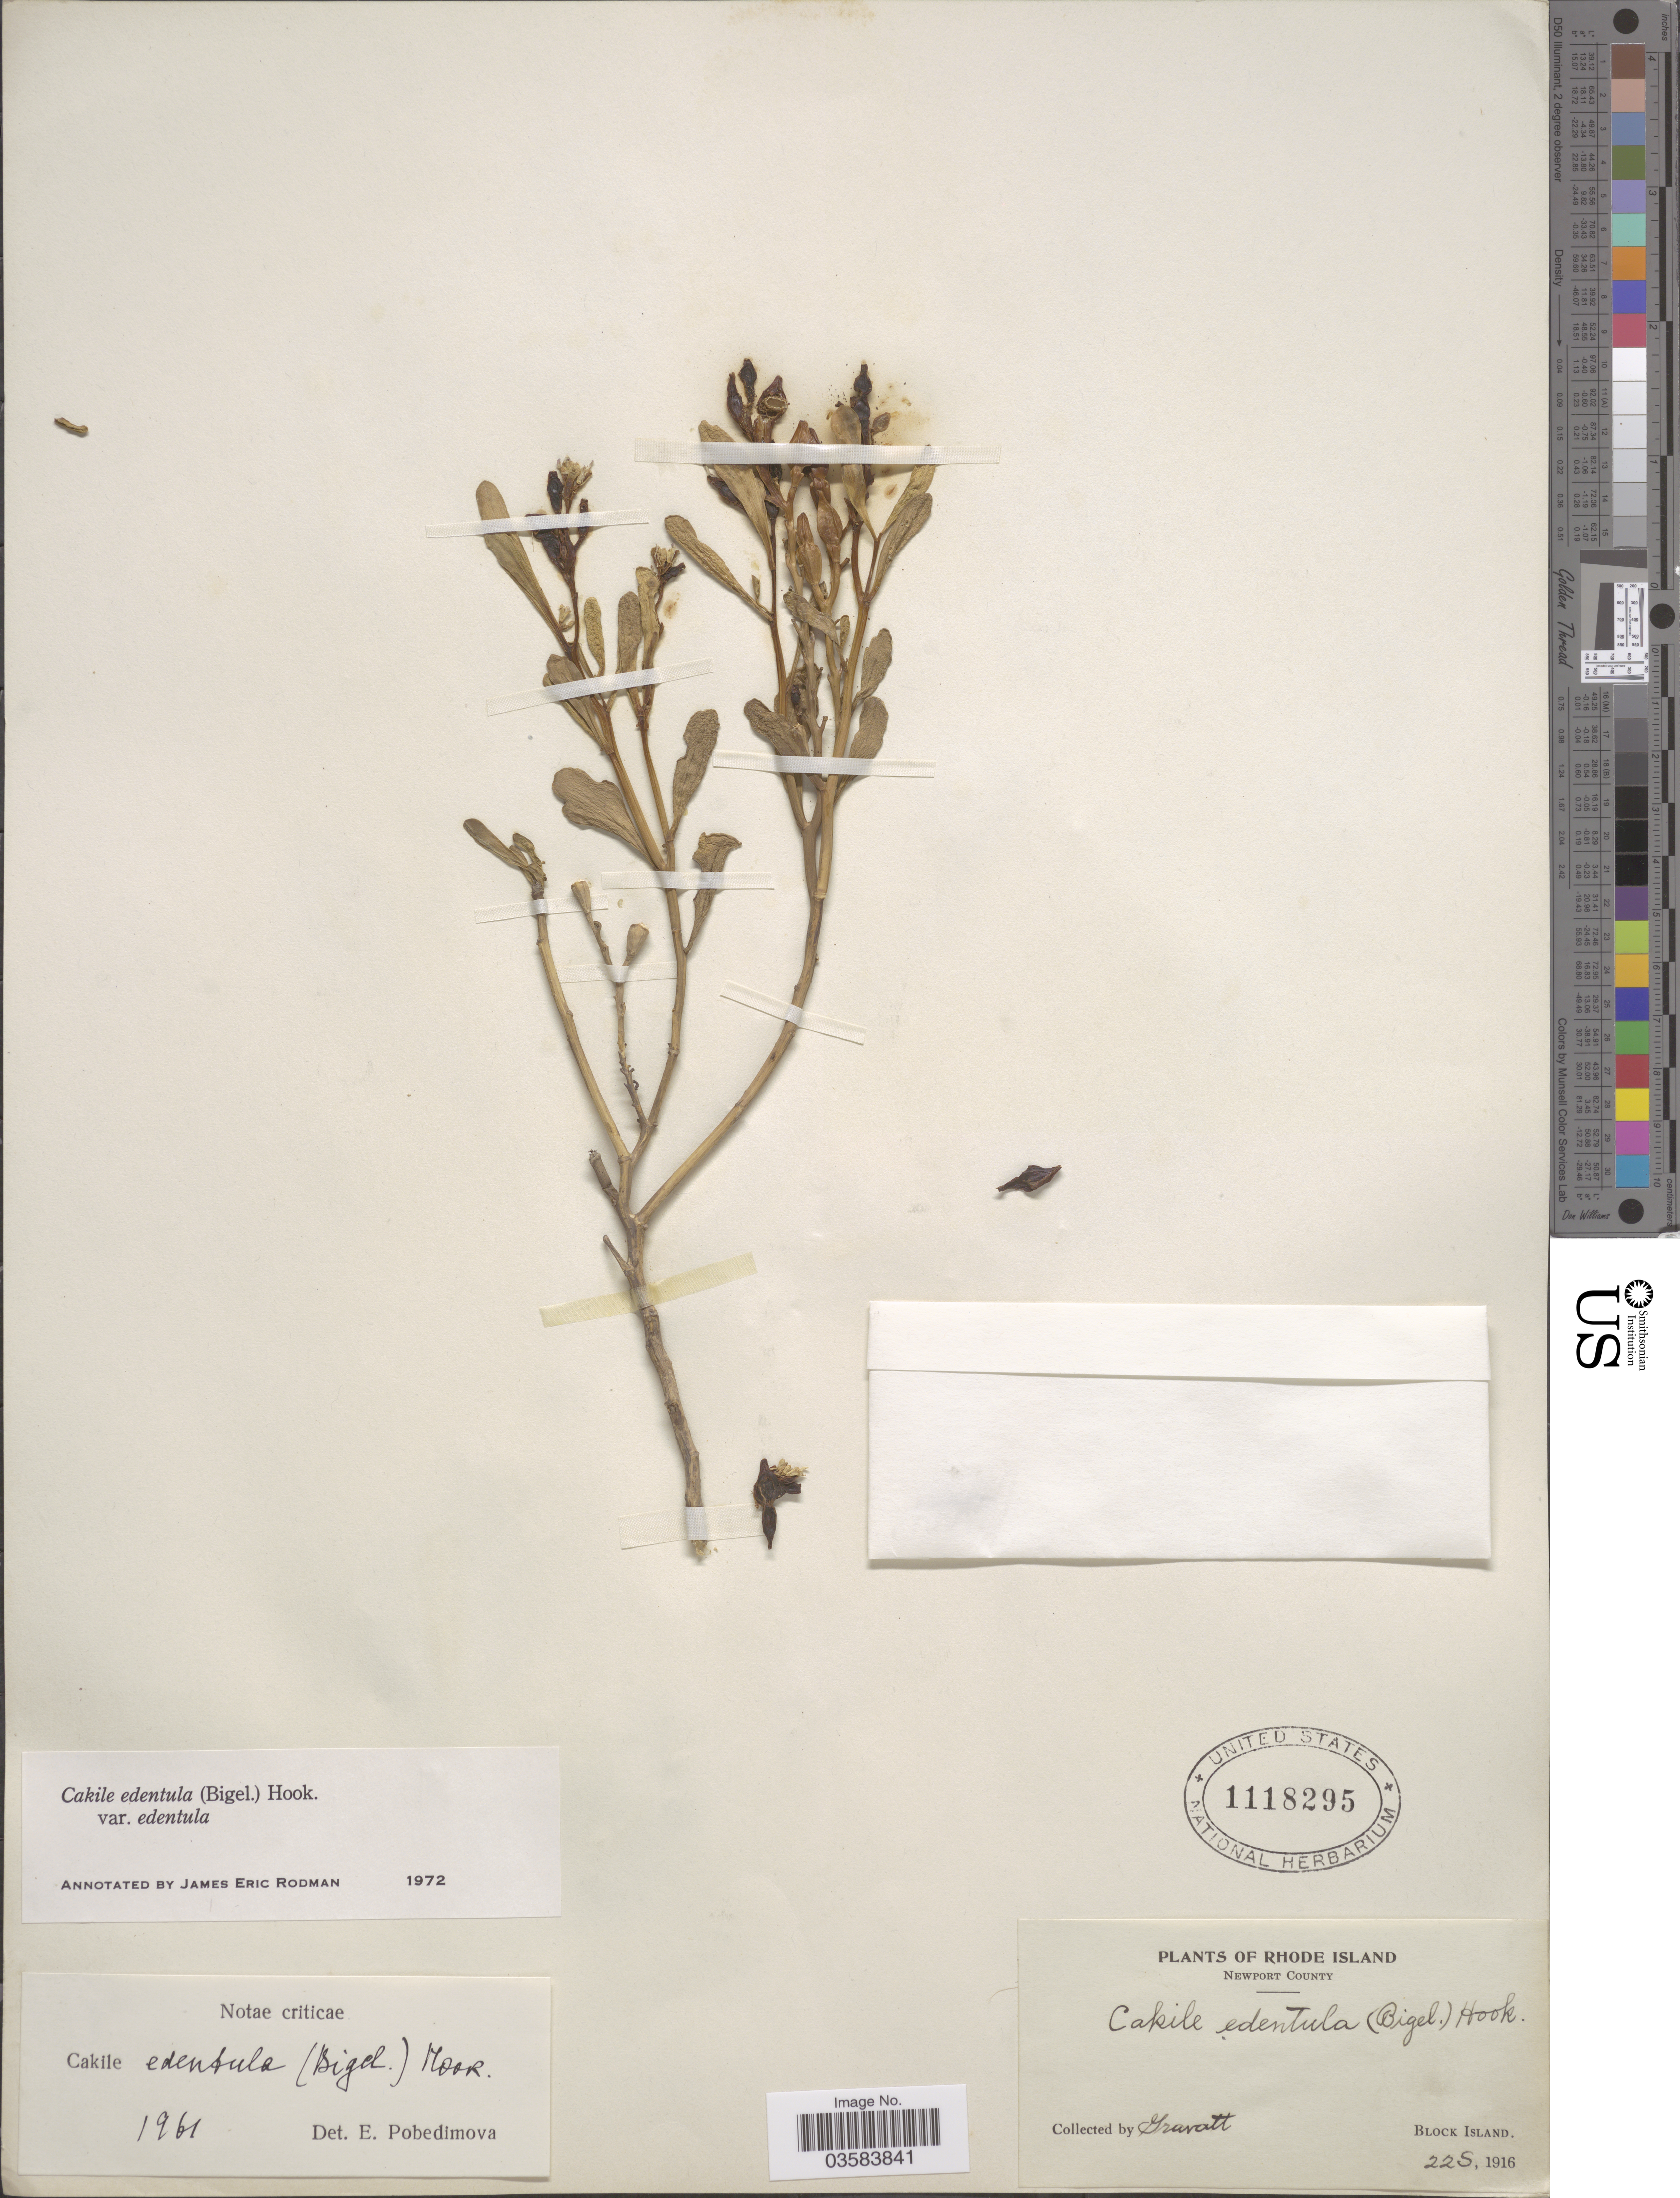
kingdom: Plantae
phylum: Tracheophyta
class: Magnoliopsida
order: Brassicales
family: Brassicaceae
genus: Cakile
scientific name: Cakile edentula var. edentula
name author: (Bigelow) Hook.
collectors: Gravatt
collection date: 1916-09-22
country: United States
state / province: Rhode Island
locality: Newport County. Block Island.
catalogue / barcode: US 1118295